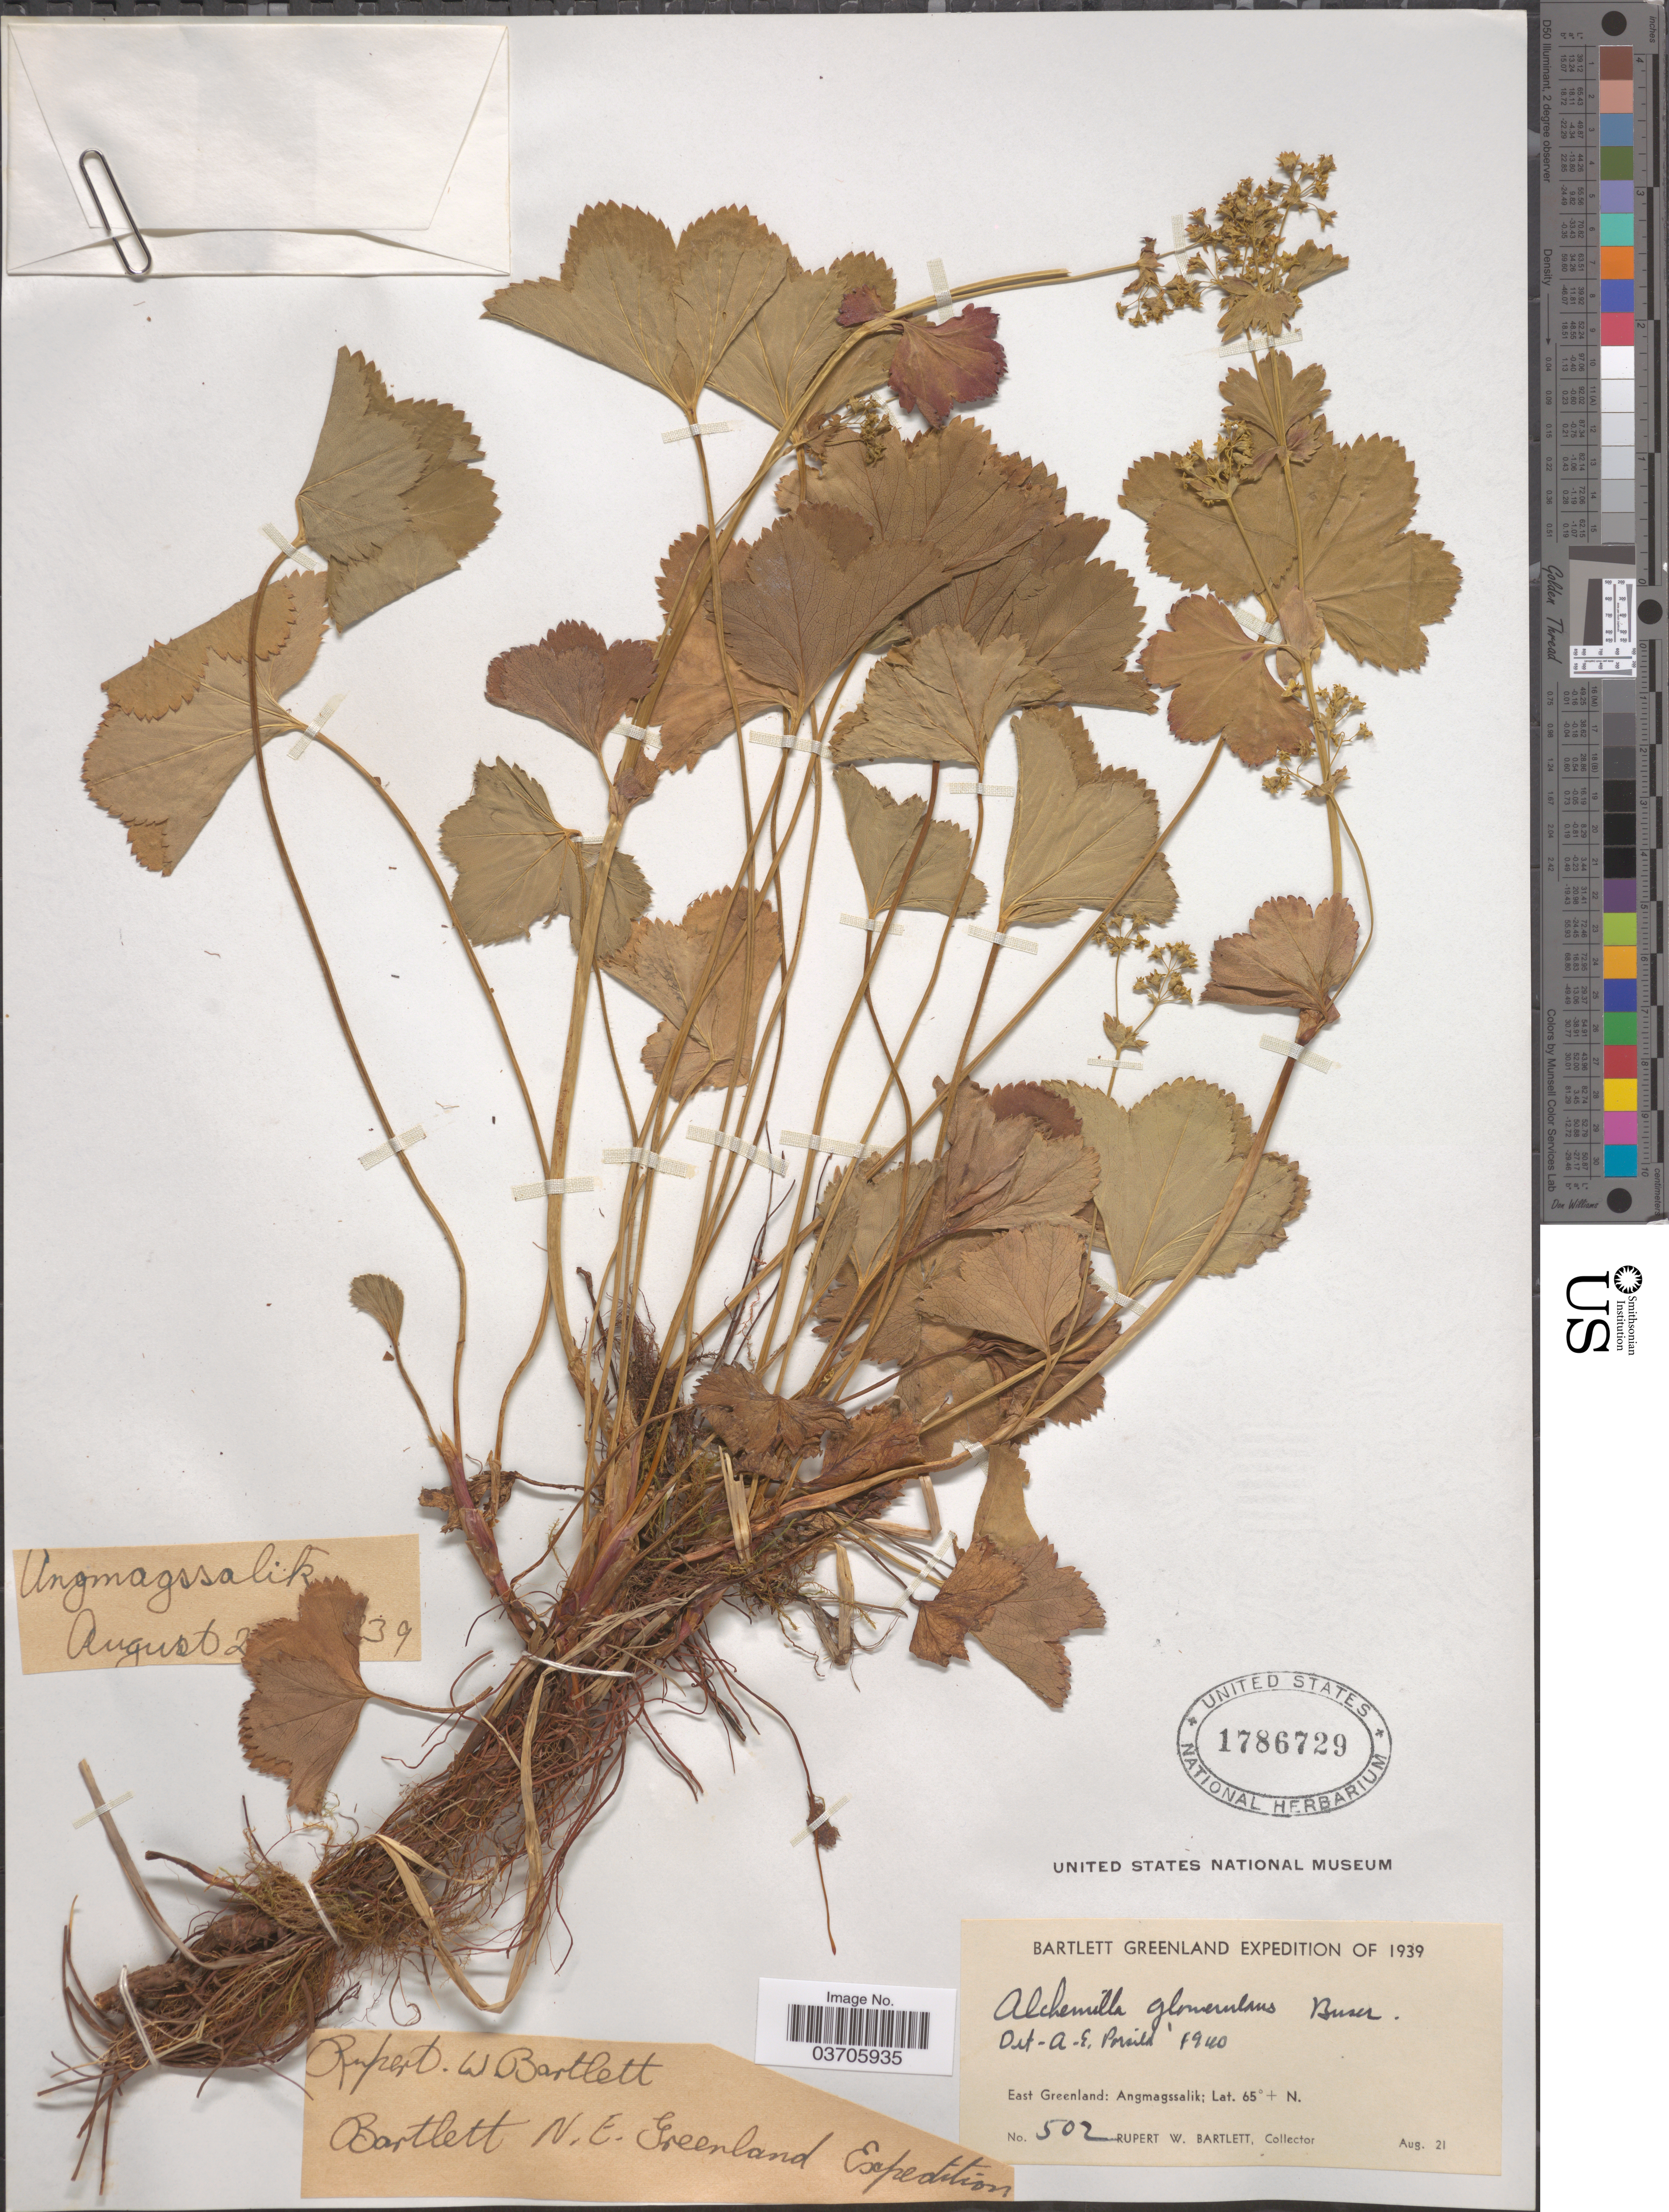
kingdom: Plantae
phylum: Tracheophyta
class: Magnoliopsida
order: Rosales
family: Rosaceae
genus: Alchemilla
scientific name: Alchemilla glomerulans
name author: Buser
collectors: R. W. Bartlett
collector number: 502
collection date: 1939-08-21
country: Greenland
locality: N.E. Greenland. East Greenland: Angmagssalik.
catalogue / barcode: US 1786729